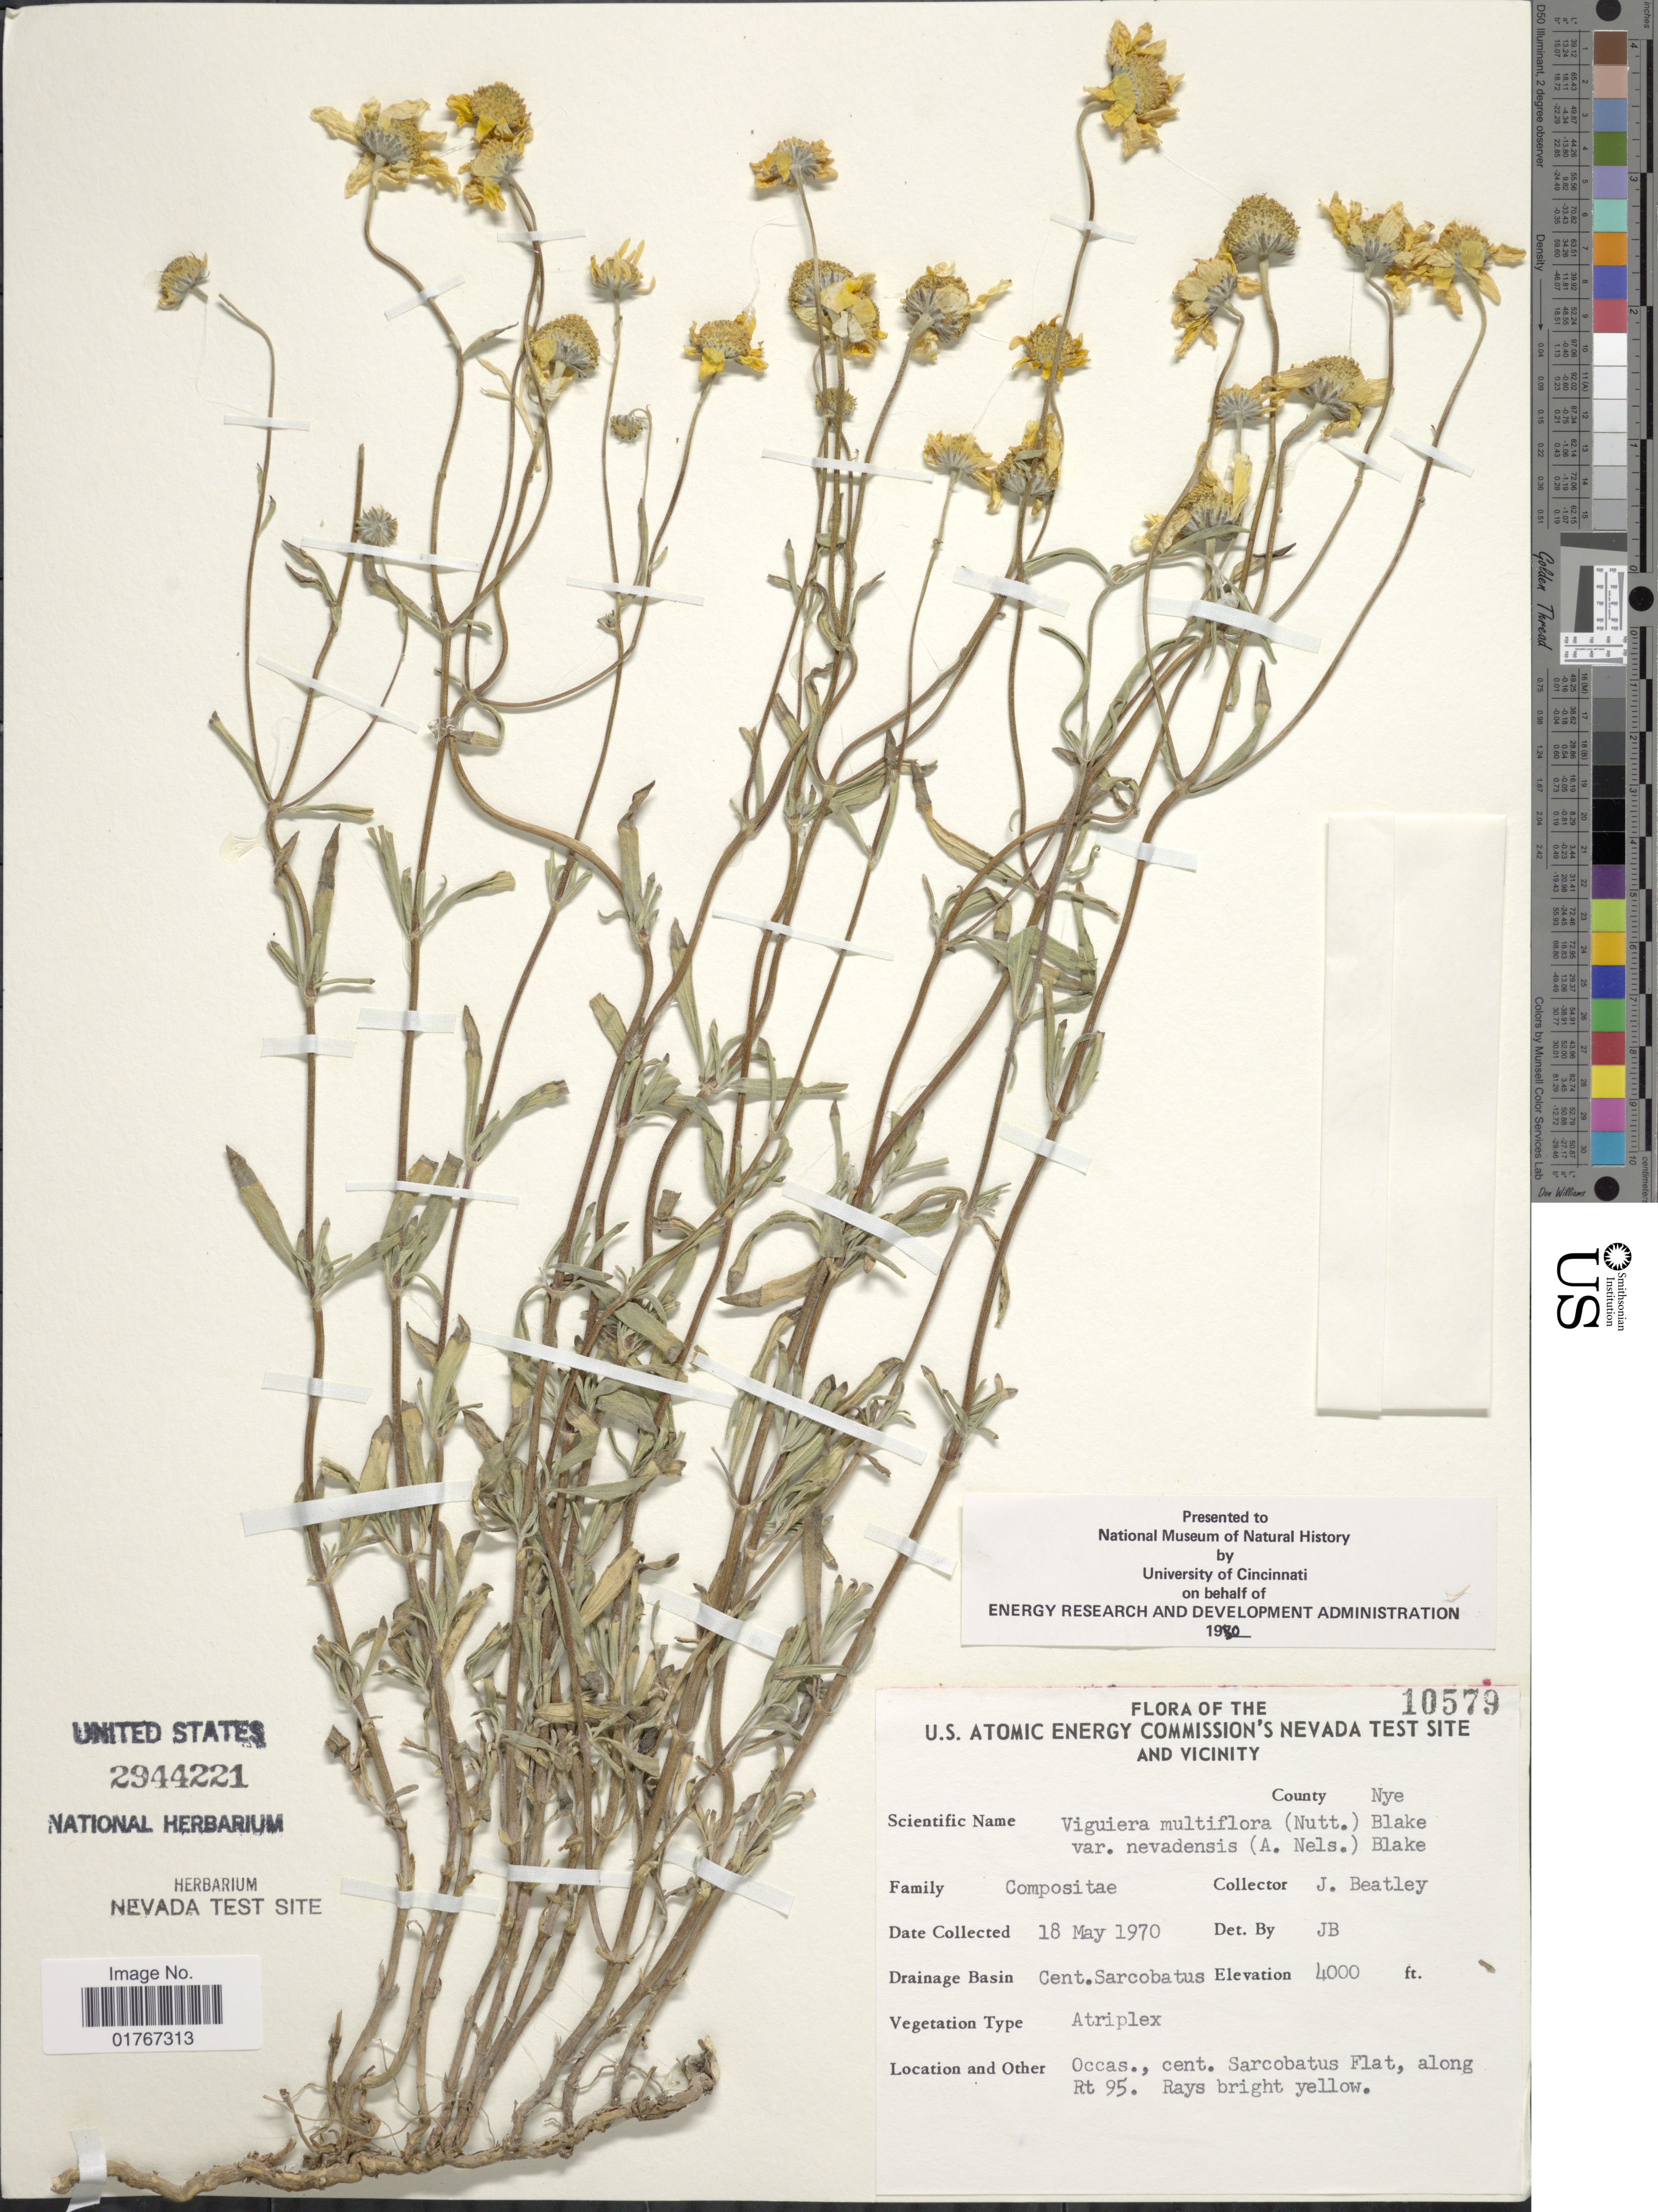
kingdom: Plantae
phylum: Tracheophyta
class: Magnoliopsida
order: Asterales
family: Asteraceae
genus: Heliomeris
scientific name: Heliomeris multiflora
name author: Nutt.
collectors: J. C. Beatley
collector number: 10579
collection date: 1970-05-18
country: United States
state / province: Nevada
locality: U.S. Atomic Energy Commission's Nevada Test Site and vicinity, County Nye, Drainage Basin Cent. Sarcobatus, Occas., cent Sarcobatus Flat, along Rt 95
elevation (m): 1219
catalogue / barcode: US 2944221